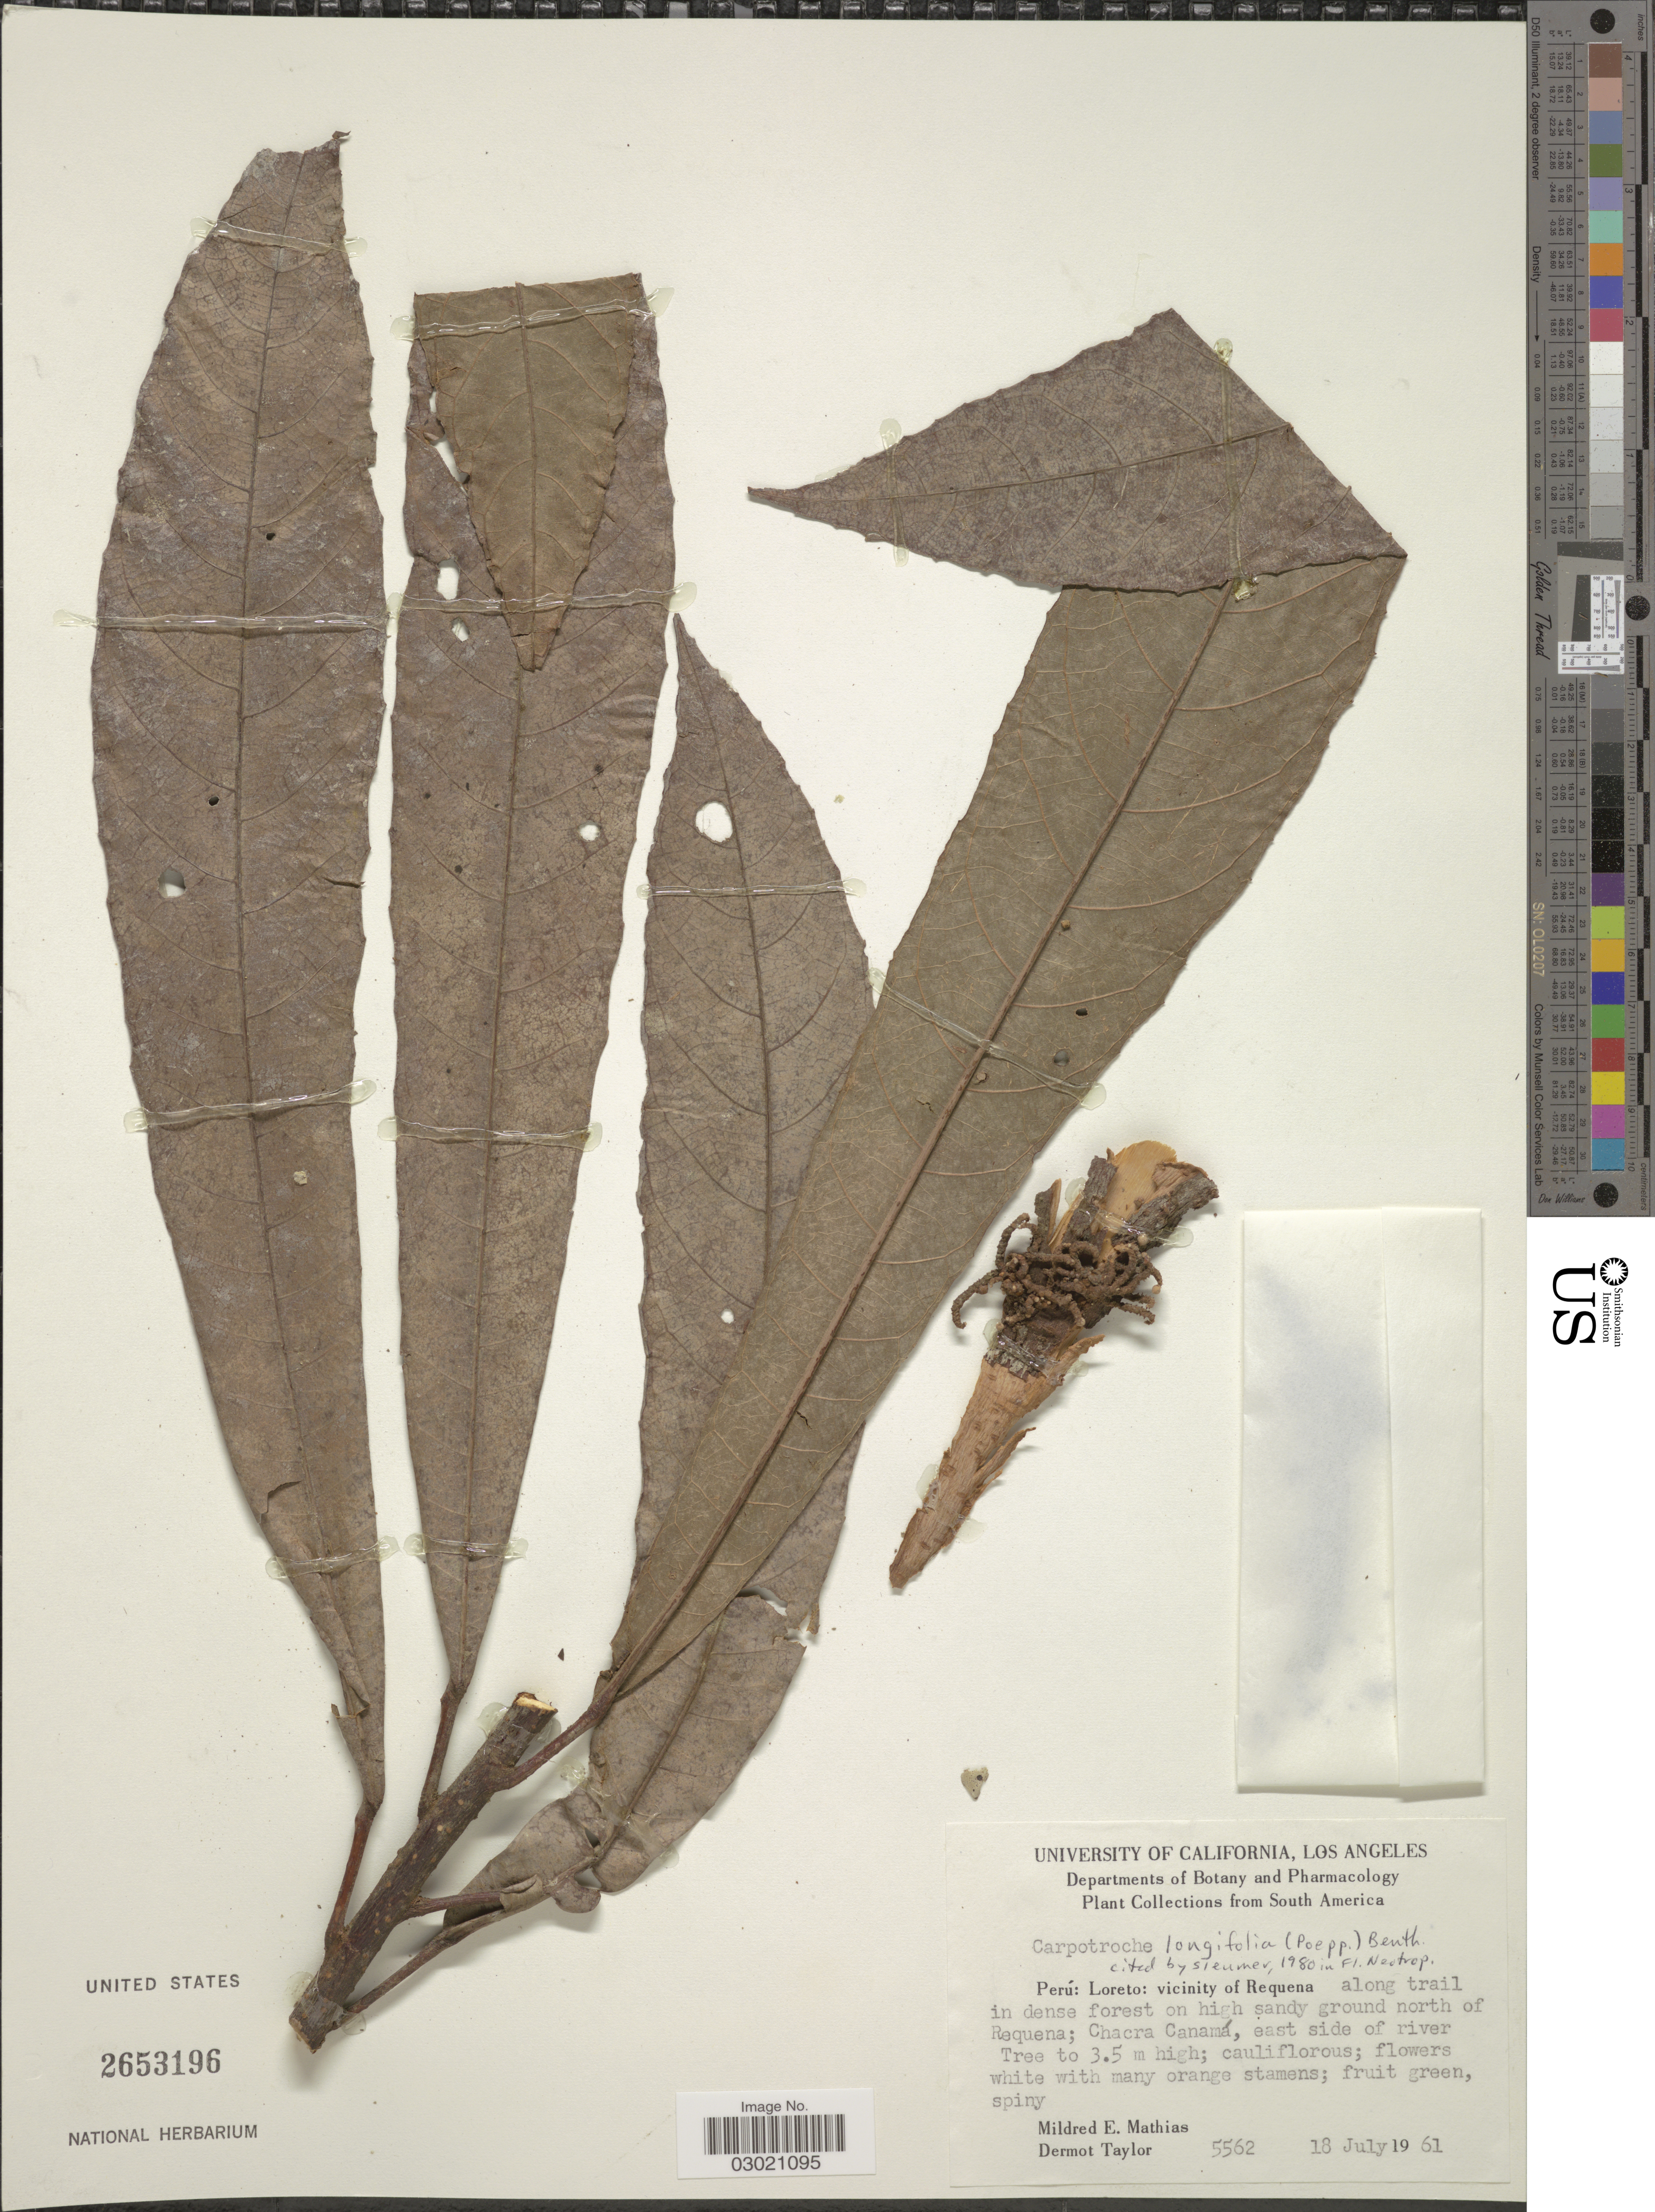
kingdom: Plantae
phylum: Tracheophyta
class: Magnoliopsida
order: Malpighiales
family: Achariaceae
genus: Carpotroche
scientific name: Carpotroche longifolia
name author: (Poepp.) Benth.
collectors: M. E. Mathias & D. Taylor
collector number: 5562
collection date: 1961-07-18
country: Peru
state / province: Loreto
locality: Vicinity of Requena along trail in dense forest on high sandy ground north of Requena; Chacra Canamá, east side of river.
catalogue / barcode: US 2653196